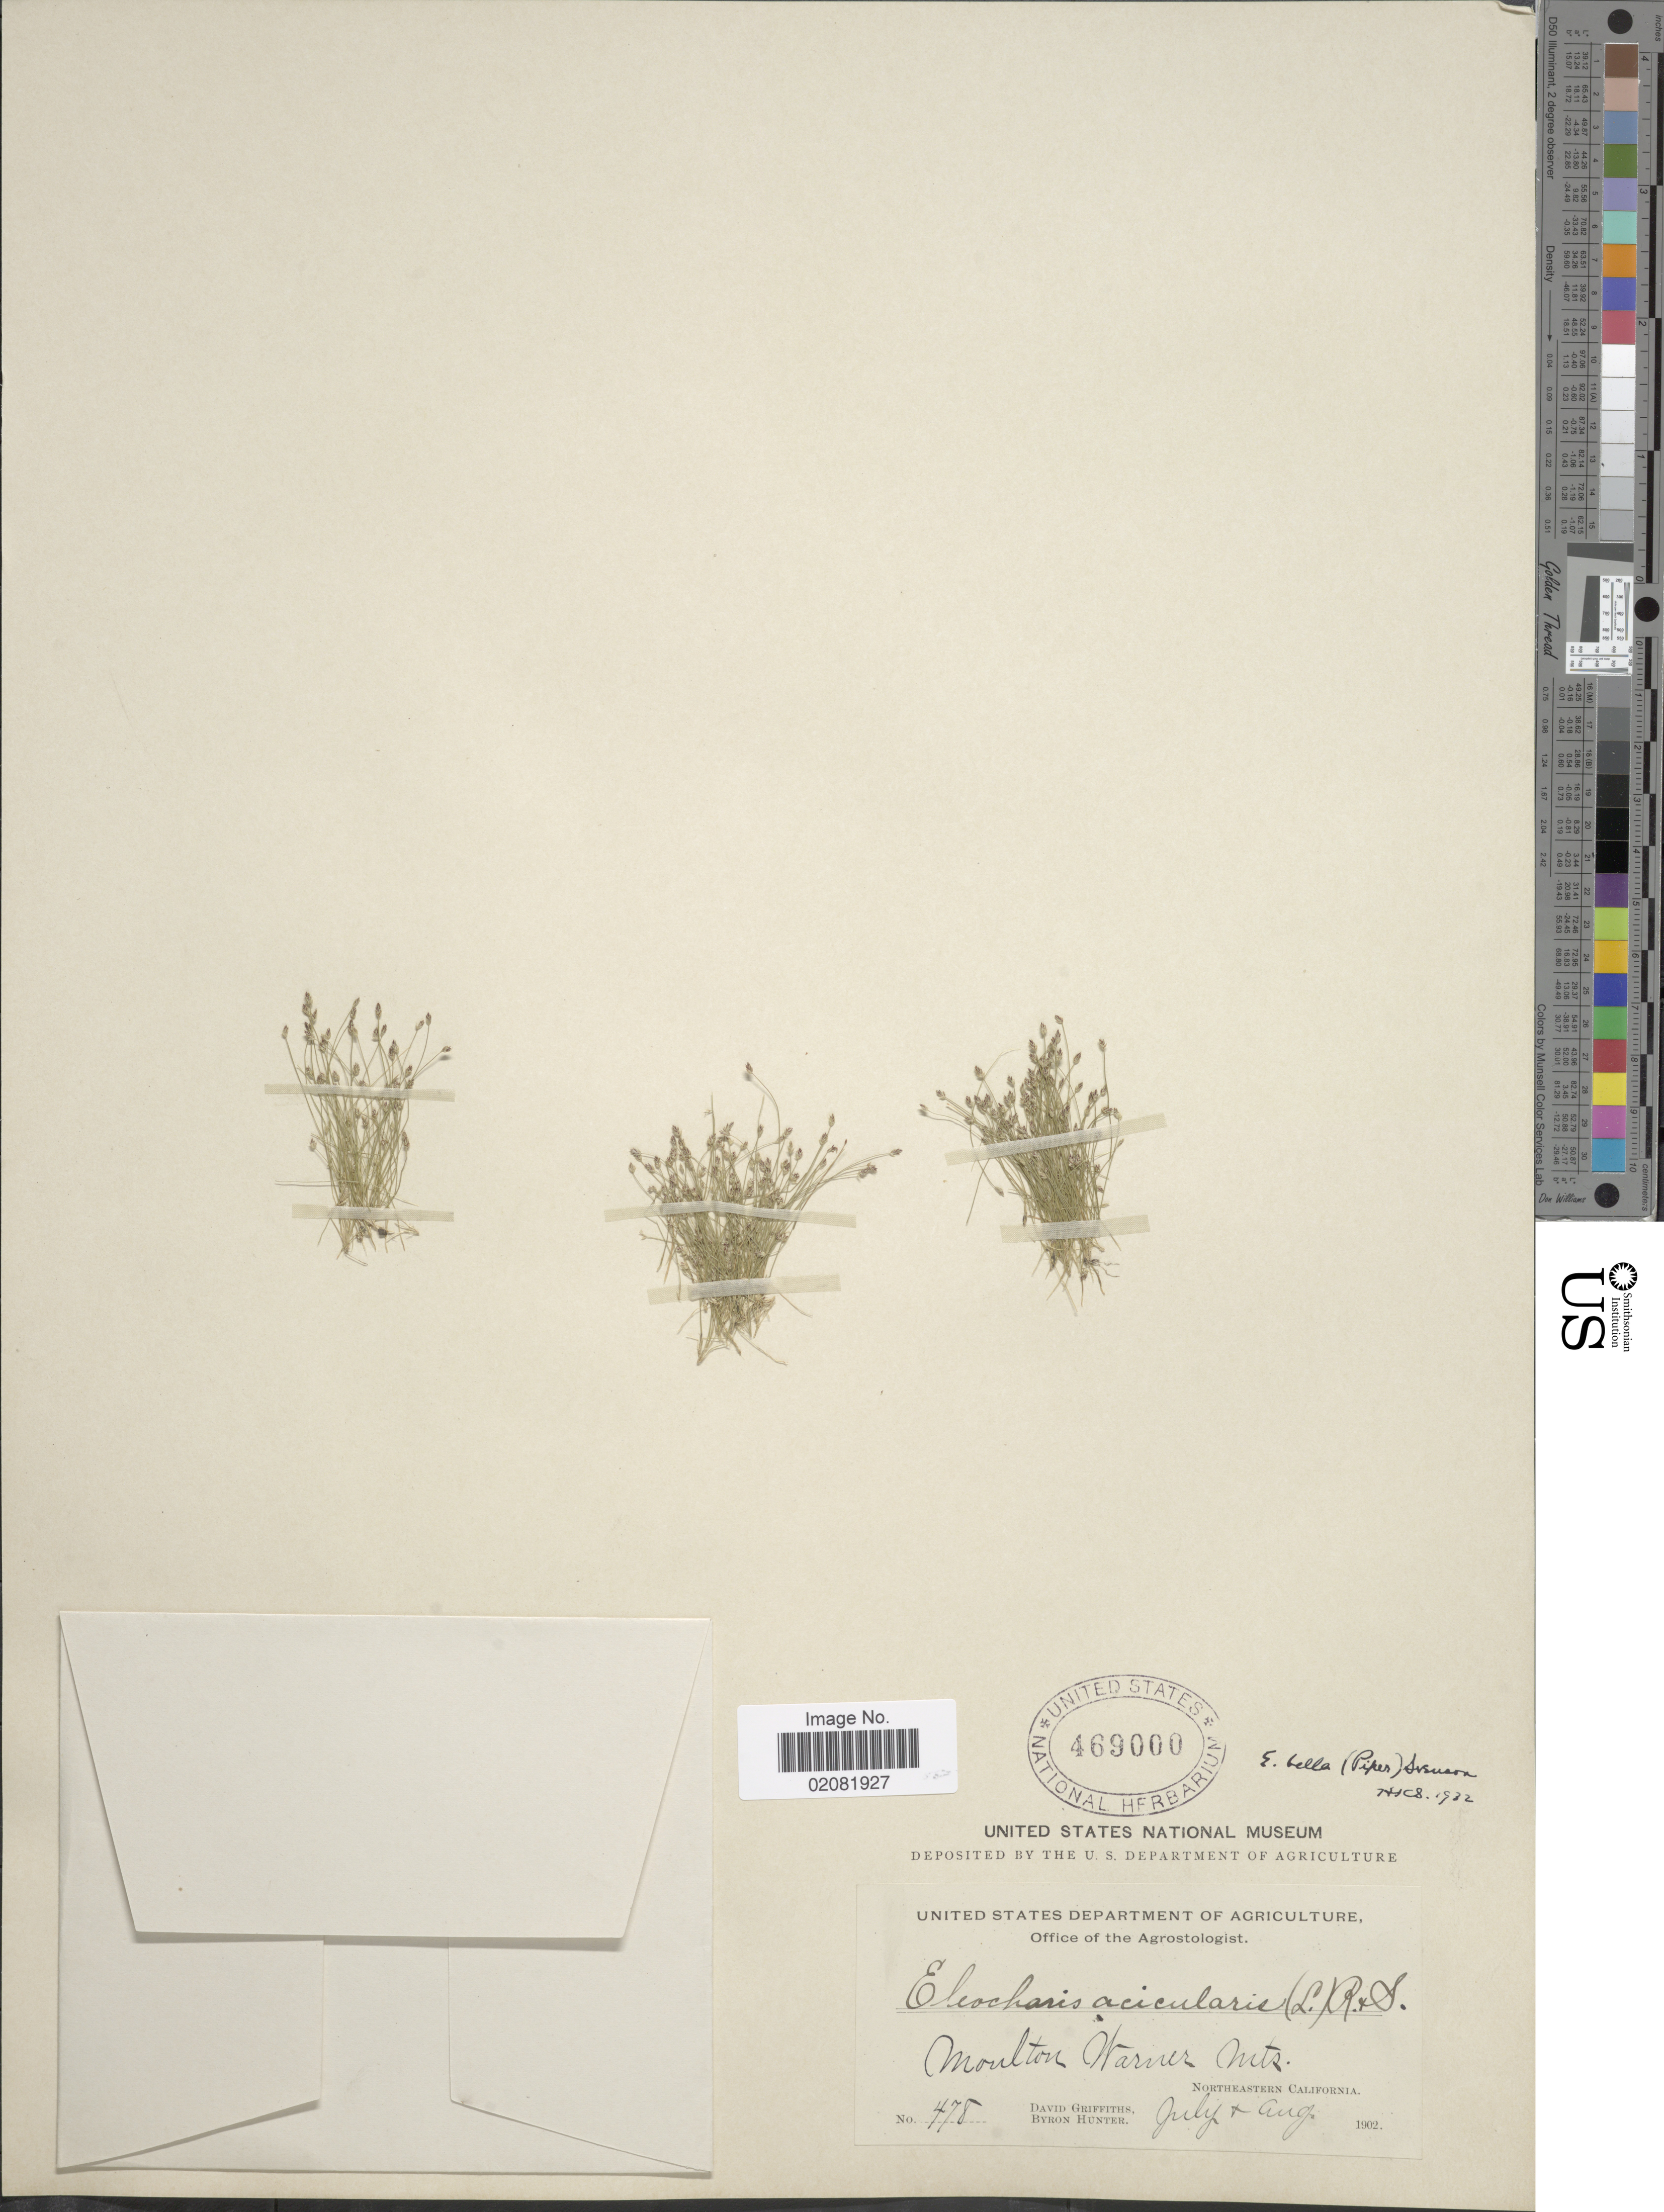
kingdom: Plantae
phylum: Tracheophyta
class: Liliopsida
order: Poales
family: Cyperaceae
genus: Eleocharis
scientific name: Eleocharis bella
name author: (Piper) Svenson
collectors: D. Griffiths & B. Hunter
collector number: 478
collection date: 1902-07/1902-08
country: United States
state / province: California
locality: Moulton Warner Mts. Northeastern California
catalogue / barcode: US 469000